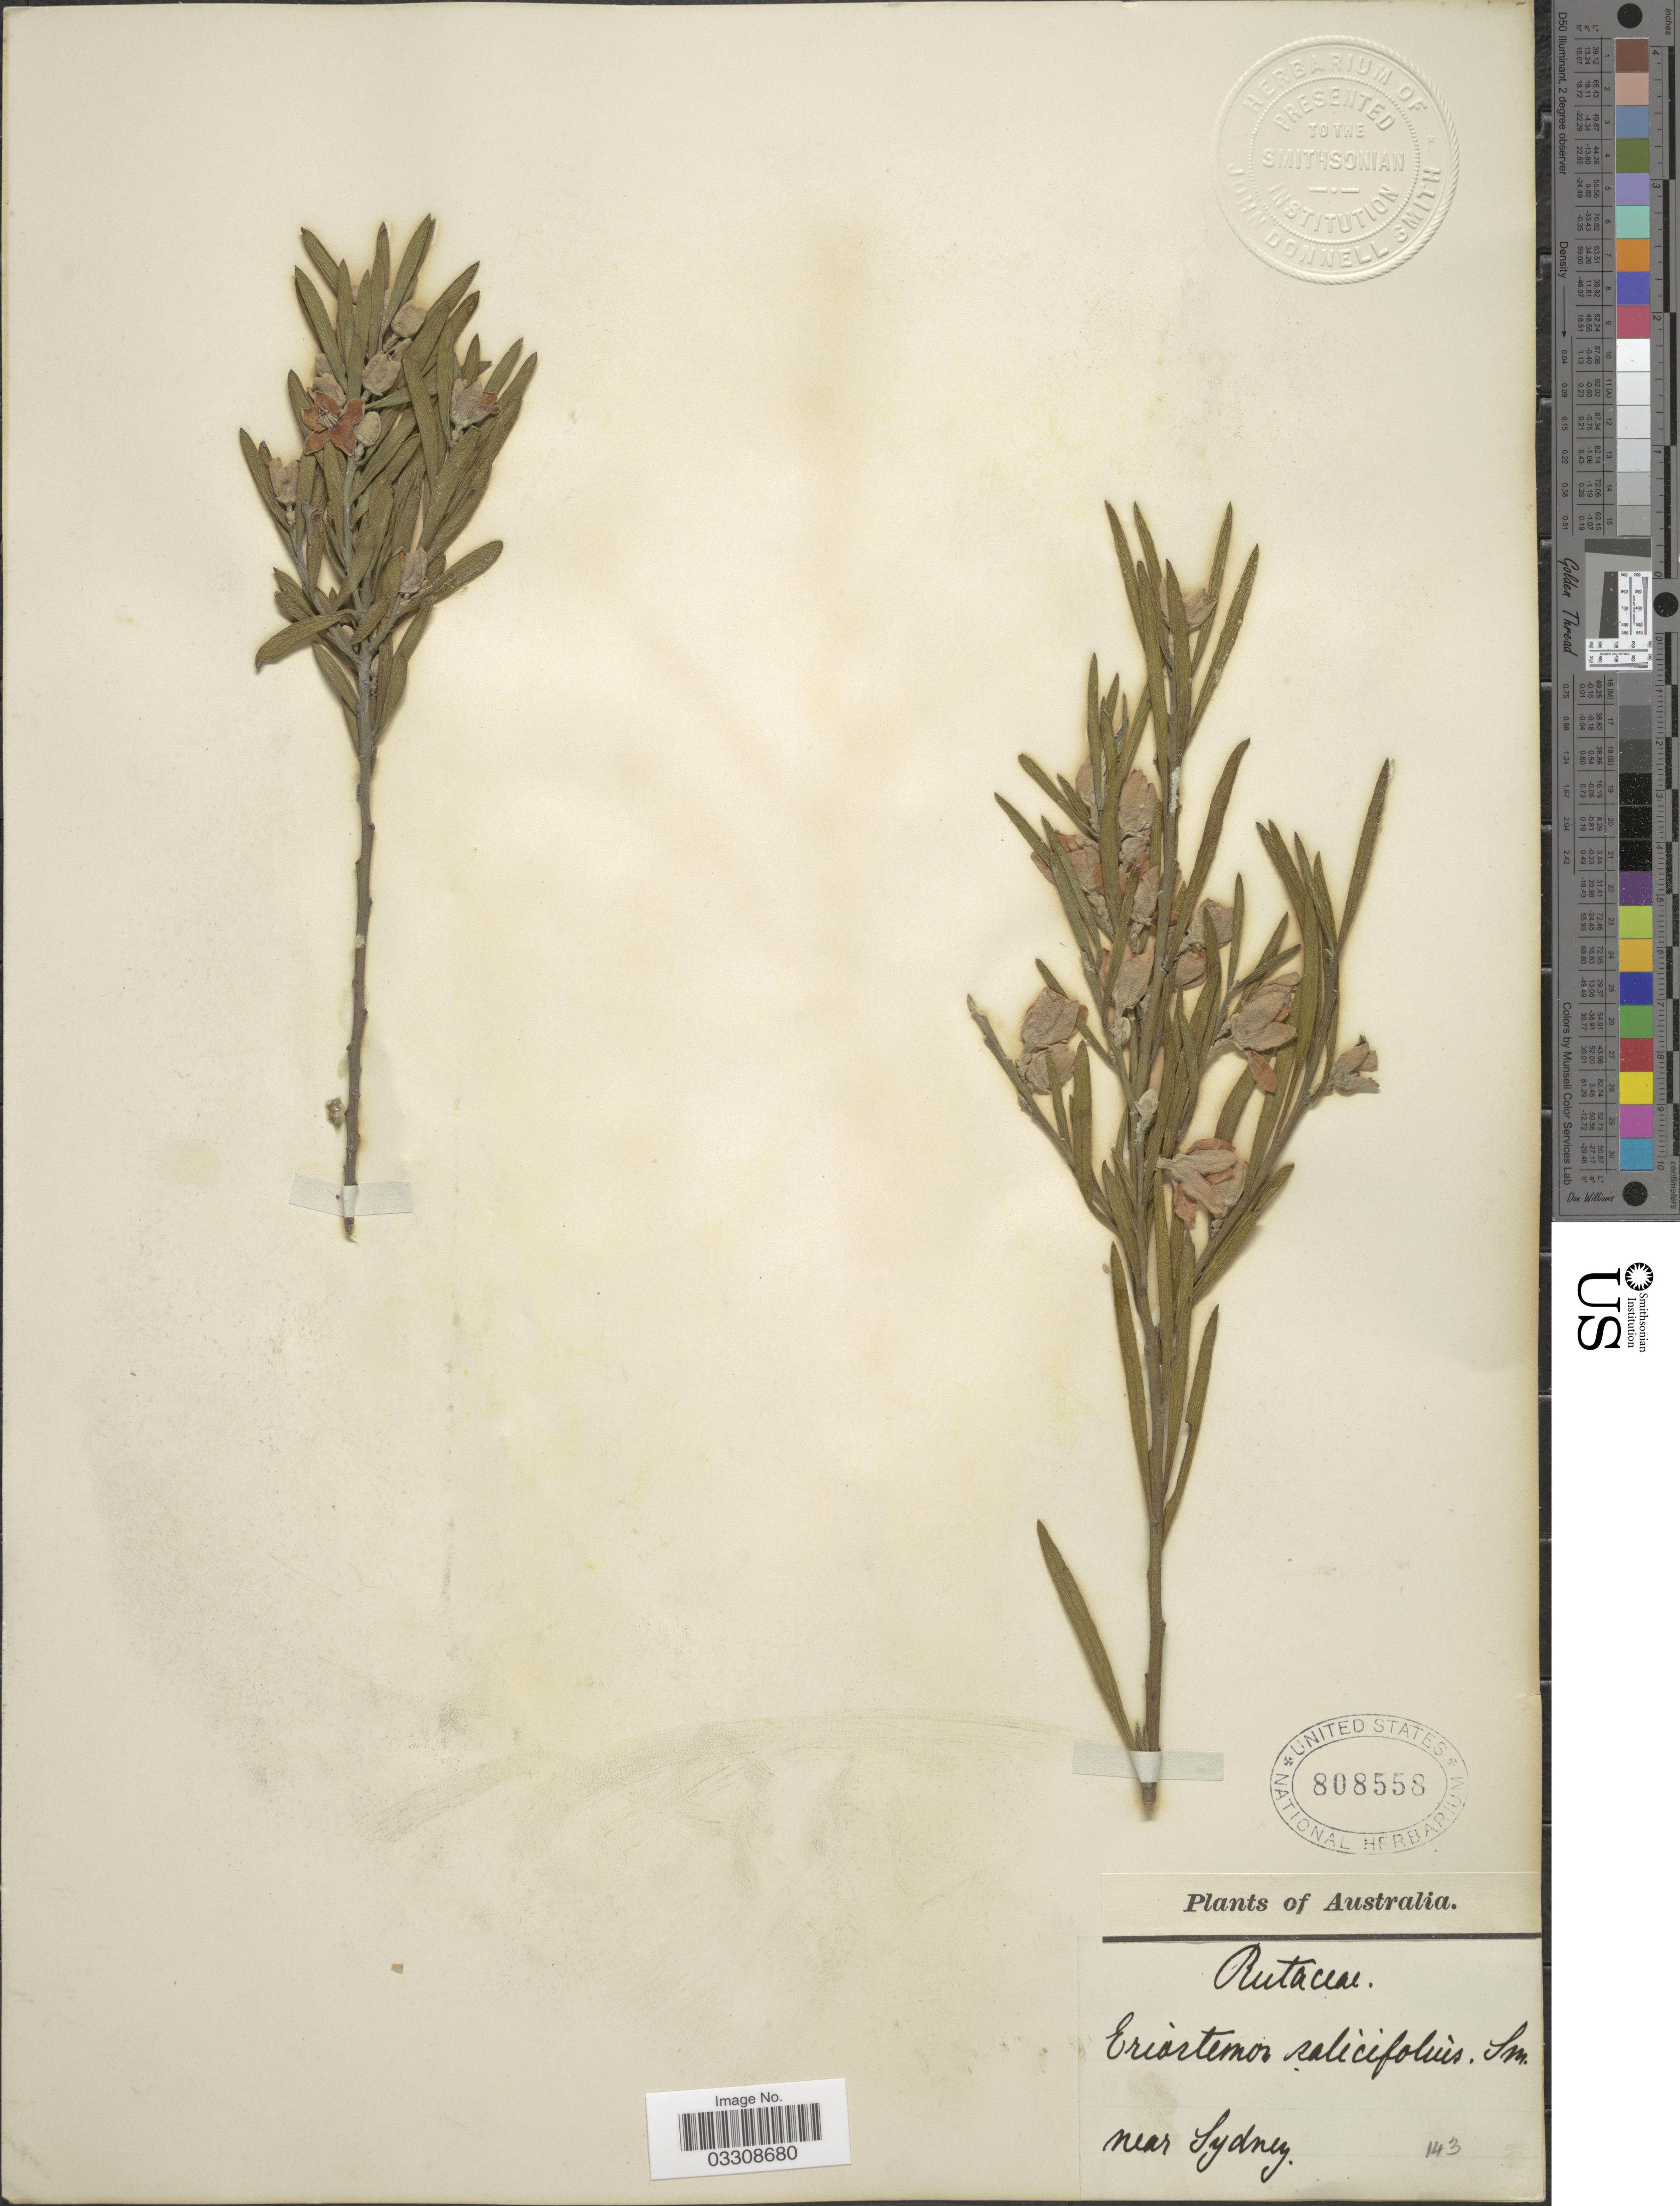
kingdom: Plantae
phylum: Tracheophyta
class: Magnoliopsida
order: Sapindales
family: Rutaceae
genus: Eriostemon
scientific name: Eriostemon salicifollus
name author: Sm.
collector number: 143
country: Australia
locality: Near Sydney.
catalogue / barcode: US 808558